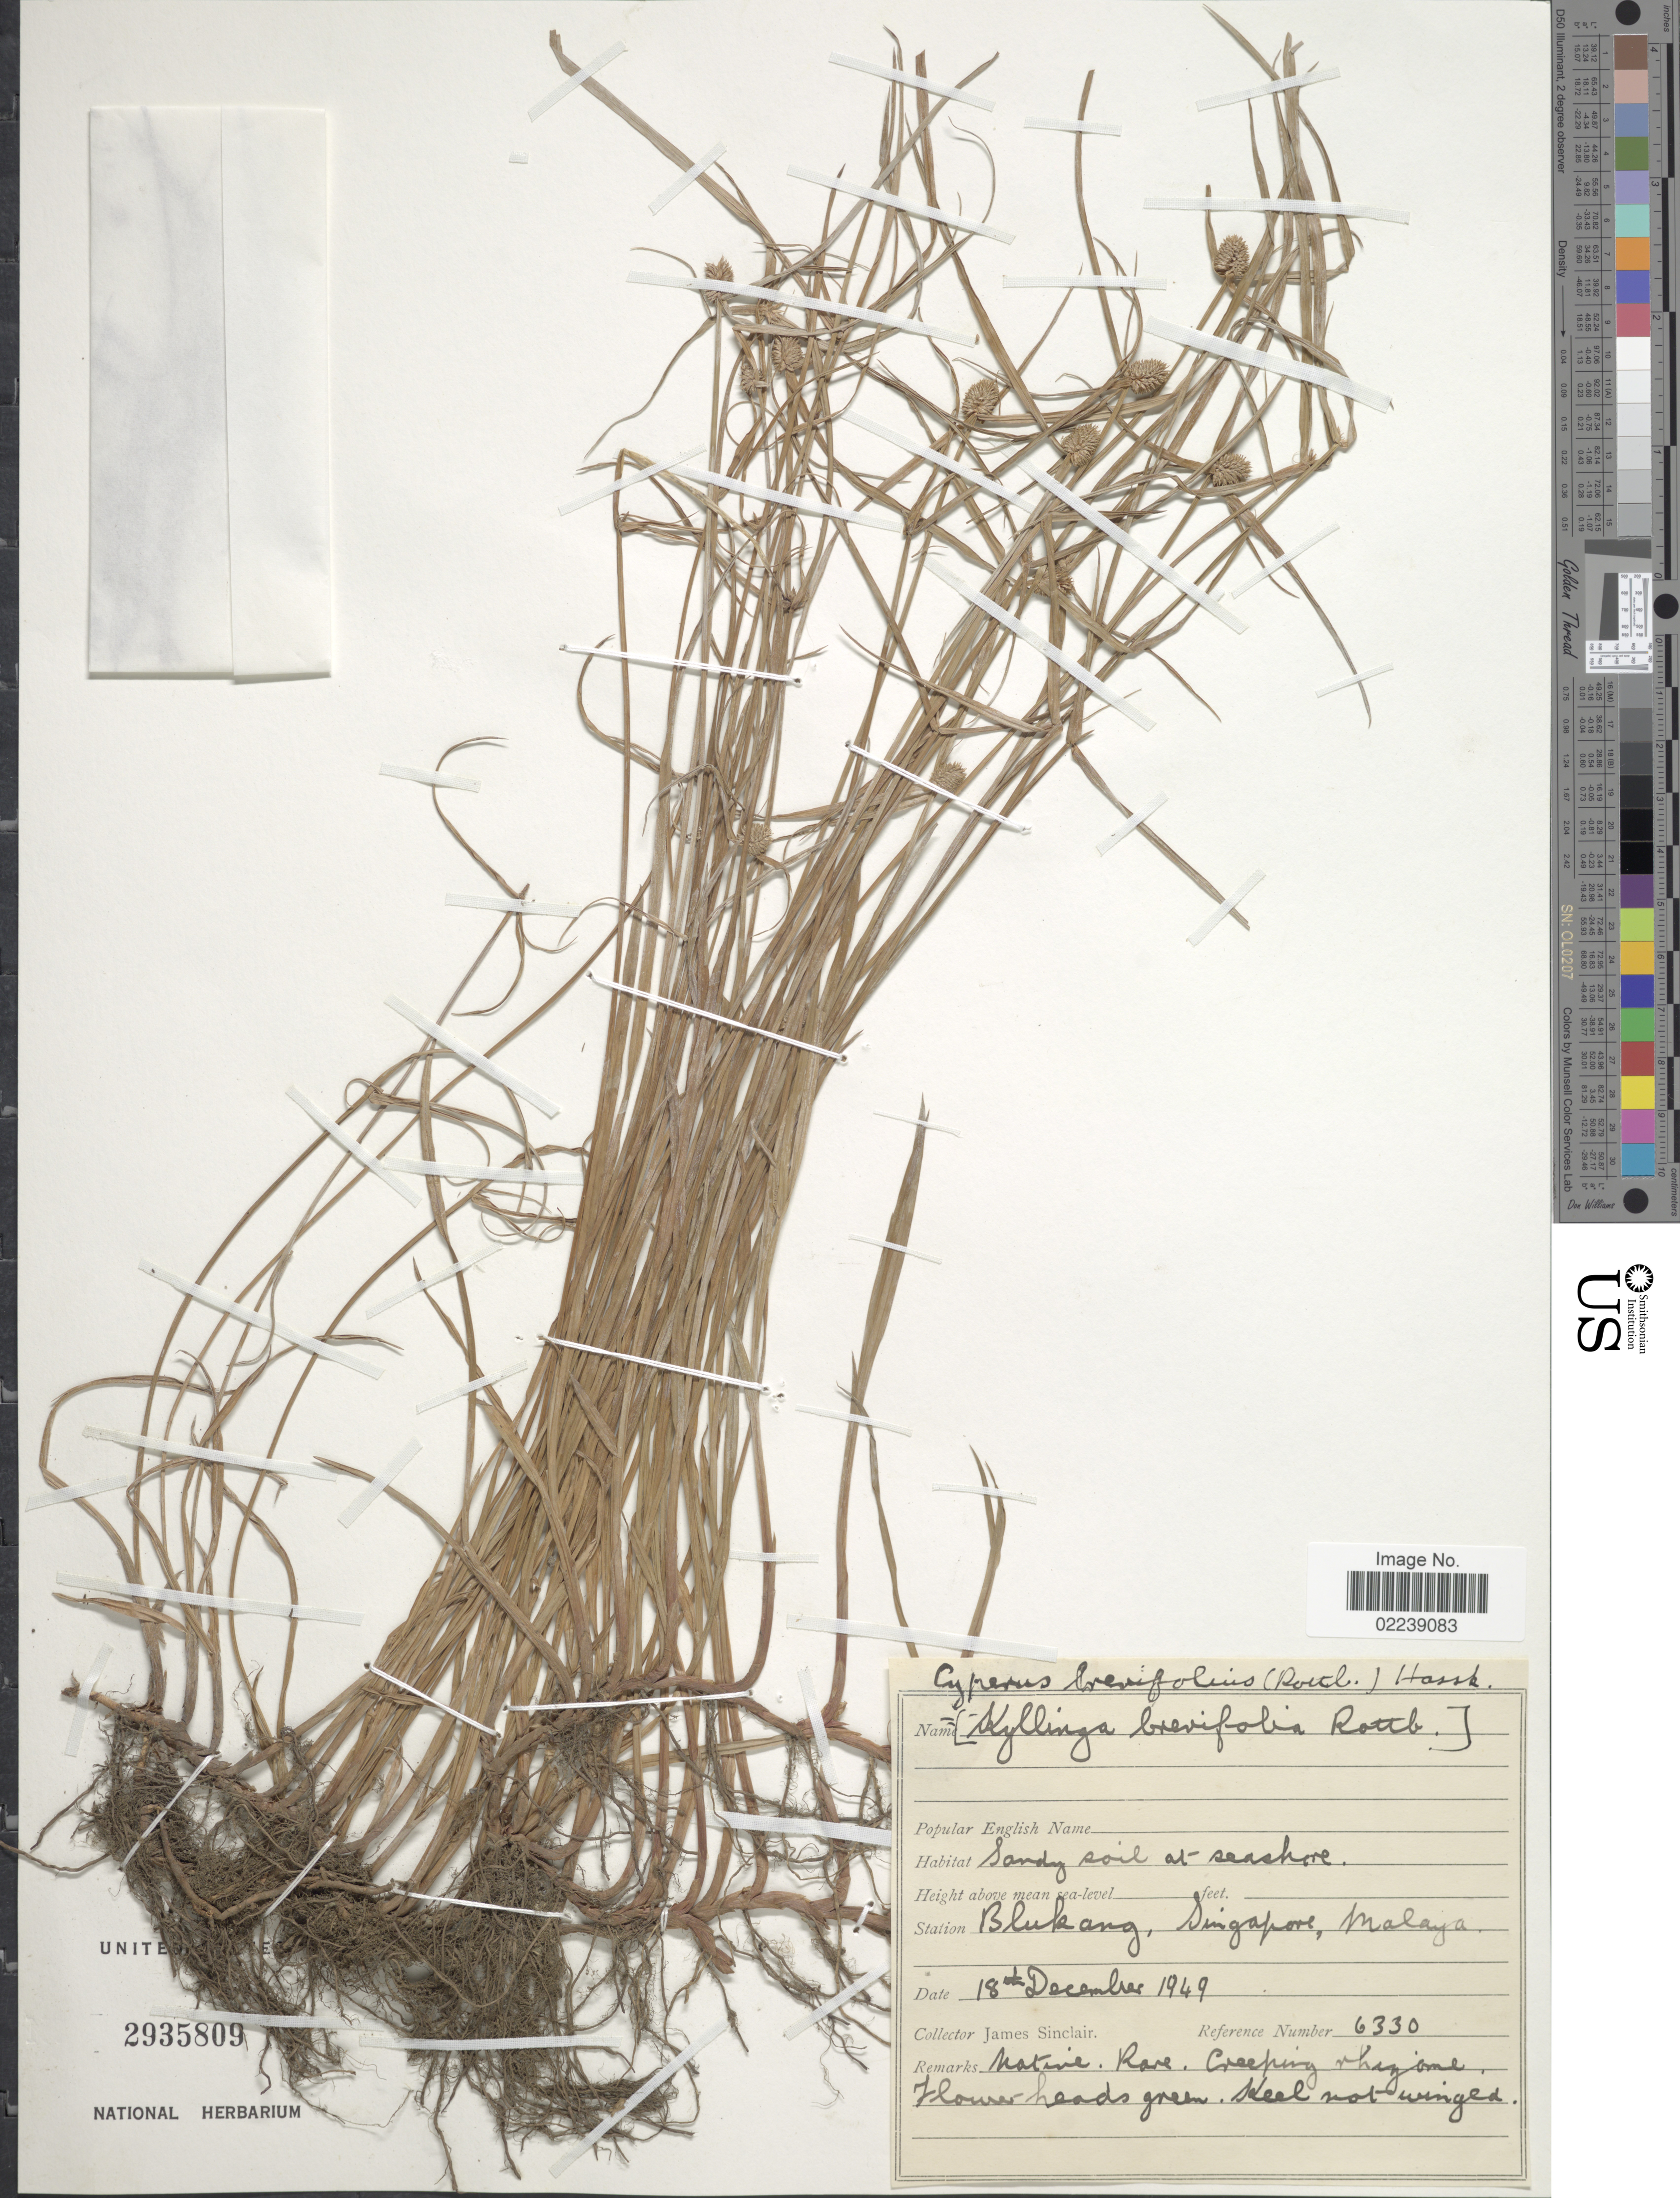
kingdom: Plantae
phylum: Tracheophyta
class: Liliopsida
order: Poales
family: Cyperaceae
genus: Cyperus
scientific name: Cyperus brevifolius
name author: (Rottb.) Hassk.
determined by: Strong, M. T., (US), Smithsonian Institution - National Museum of Natural History (UNITED STATES)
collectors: J. Sinclair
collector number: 6330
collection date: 1949-12-18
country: Singapore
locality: Blukang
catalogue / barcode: US 2935809